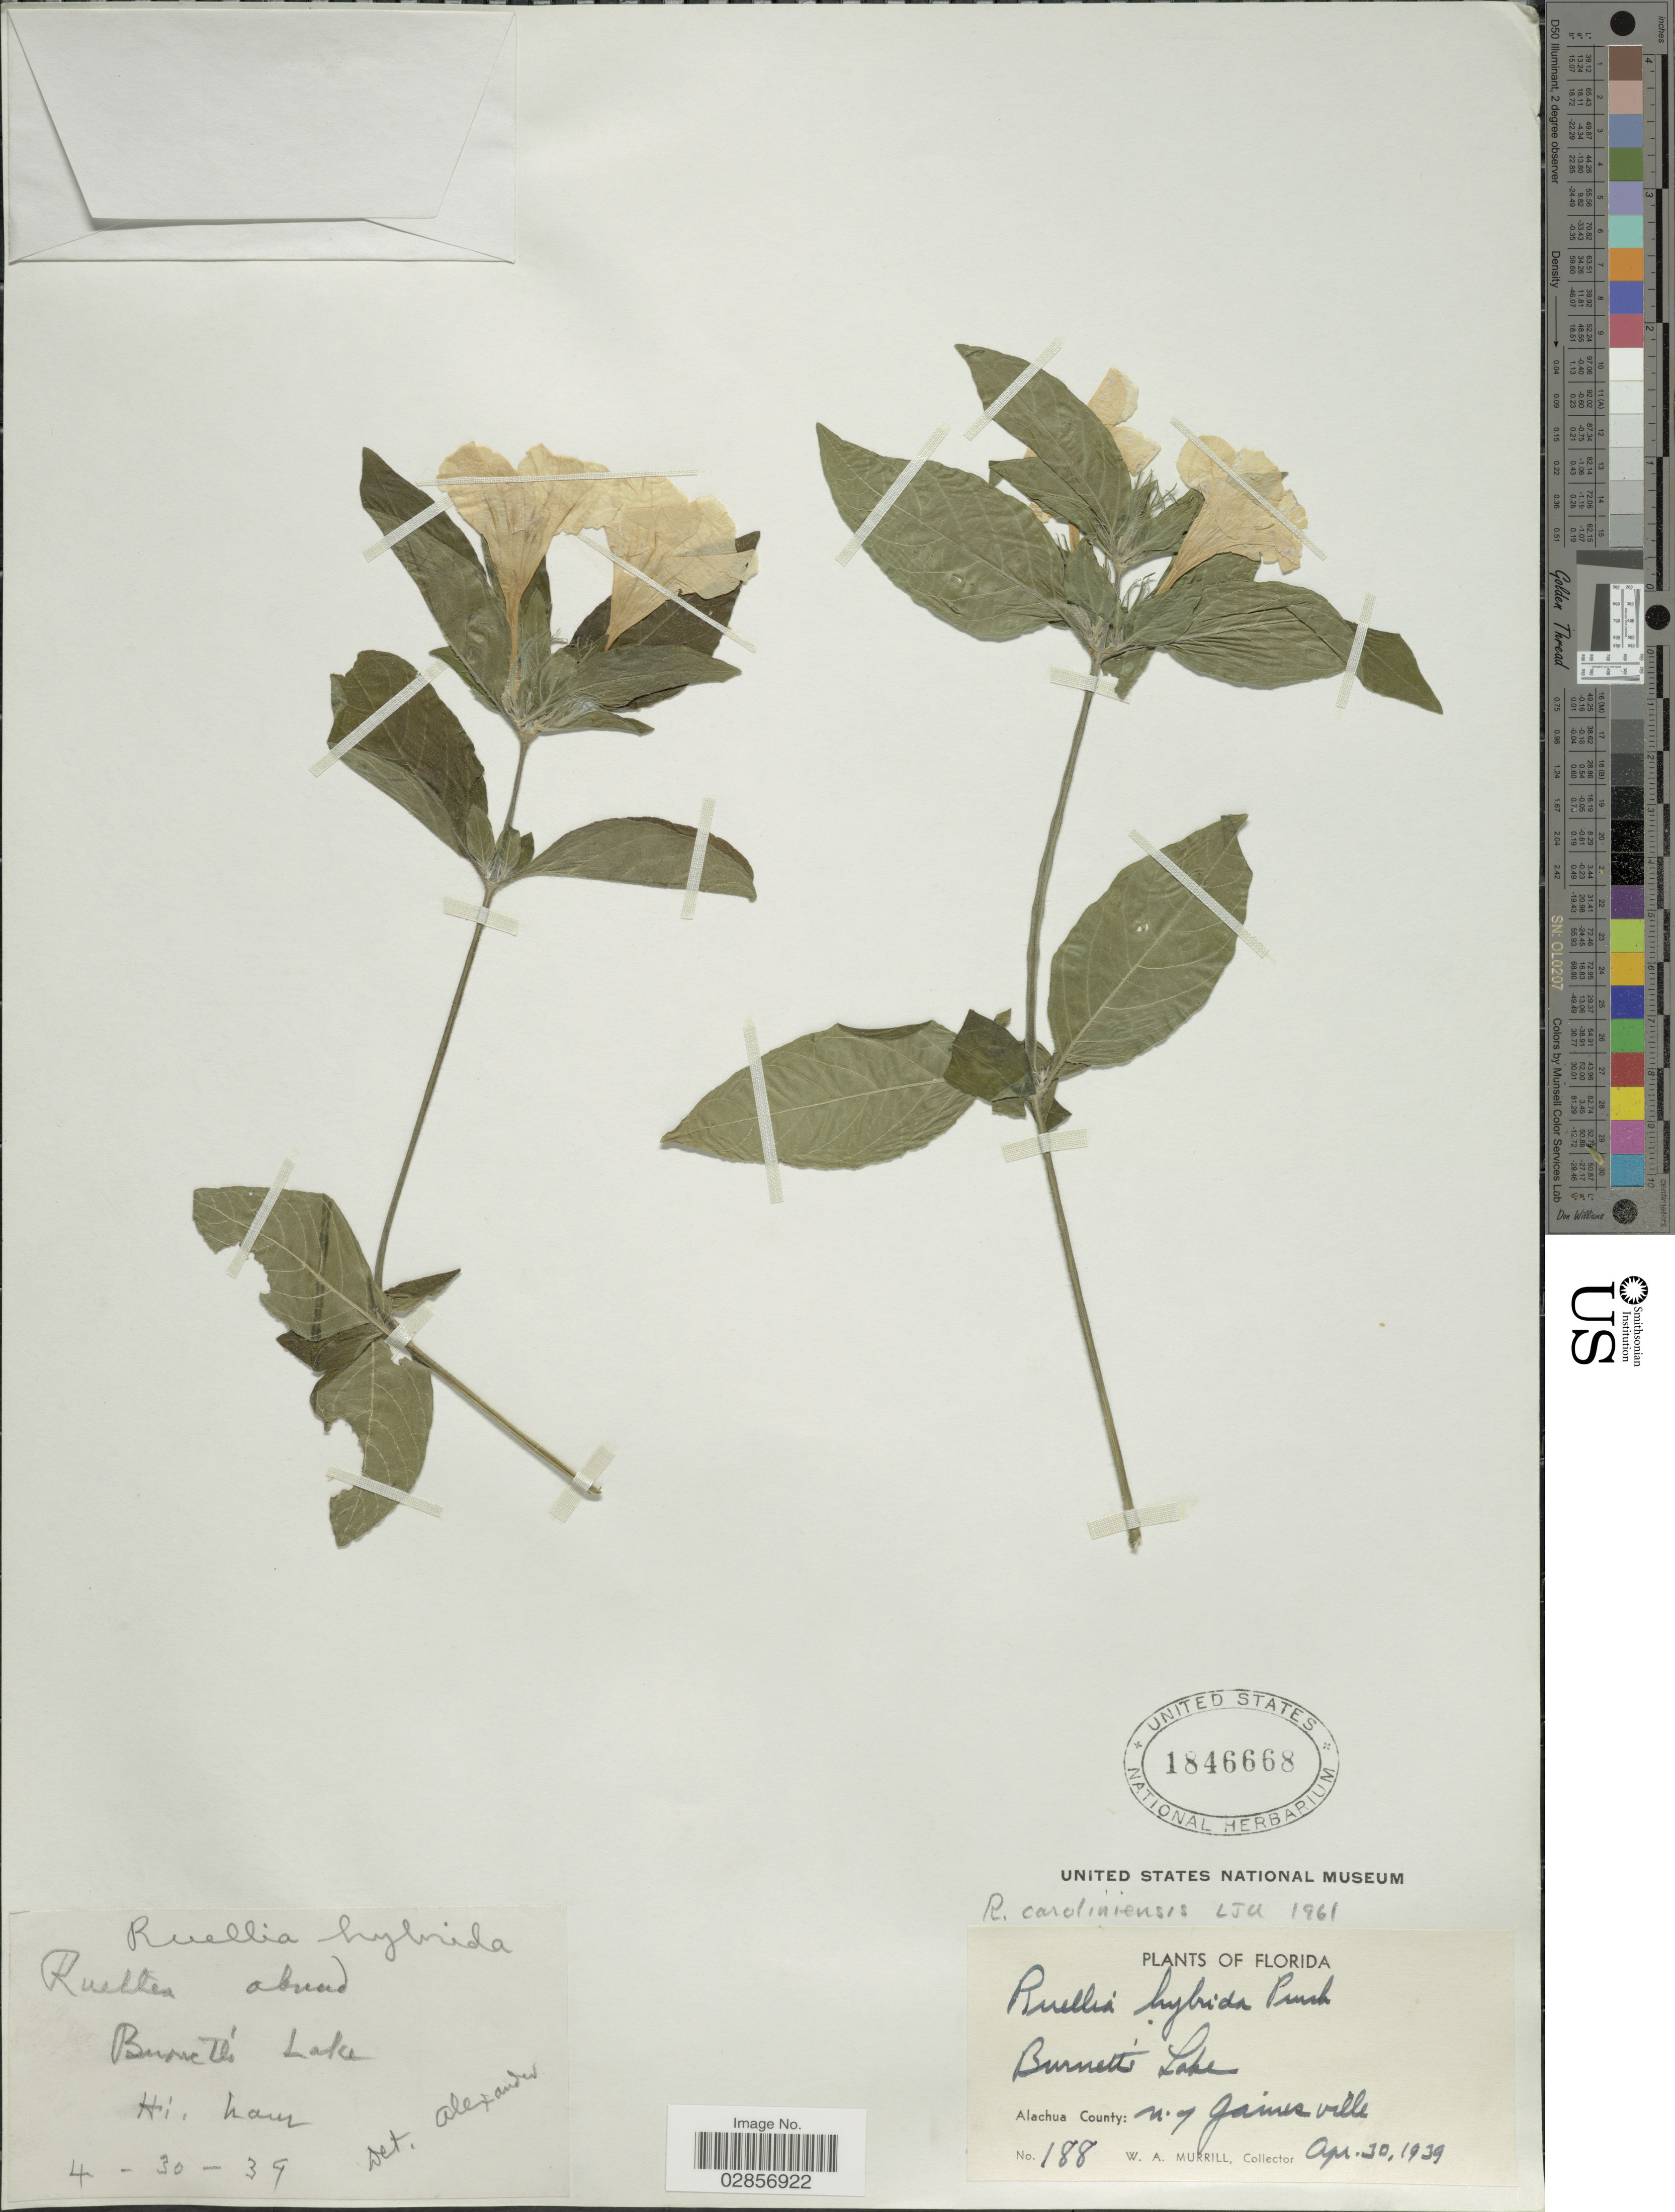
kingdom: Plantae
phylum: Tracheophyta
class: Magnoliopsida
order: Lamiales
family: Acanthaceae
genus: Ruellia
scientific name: Ruellia caroliniensis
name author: (J.F. Gmel.) Steud.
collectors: W. A. Murrill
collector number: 188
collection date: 1939-04-30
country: United States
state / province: Florida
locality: Burnett's Lake. Alachua County: n. of Gainesville.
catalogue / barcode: US 1846668